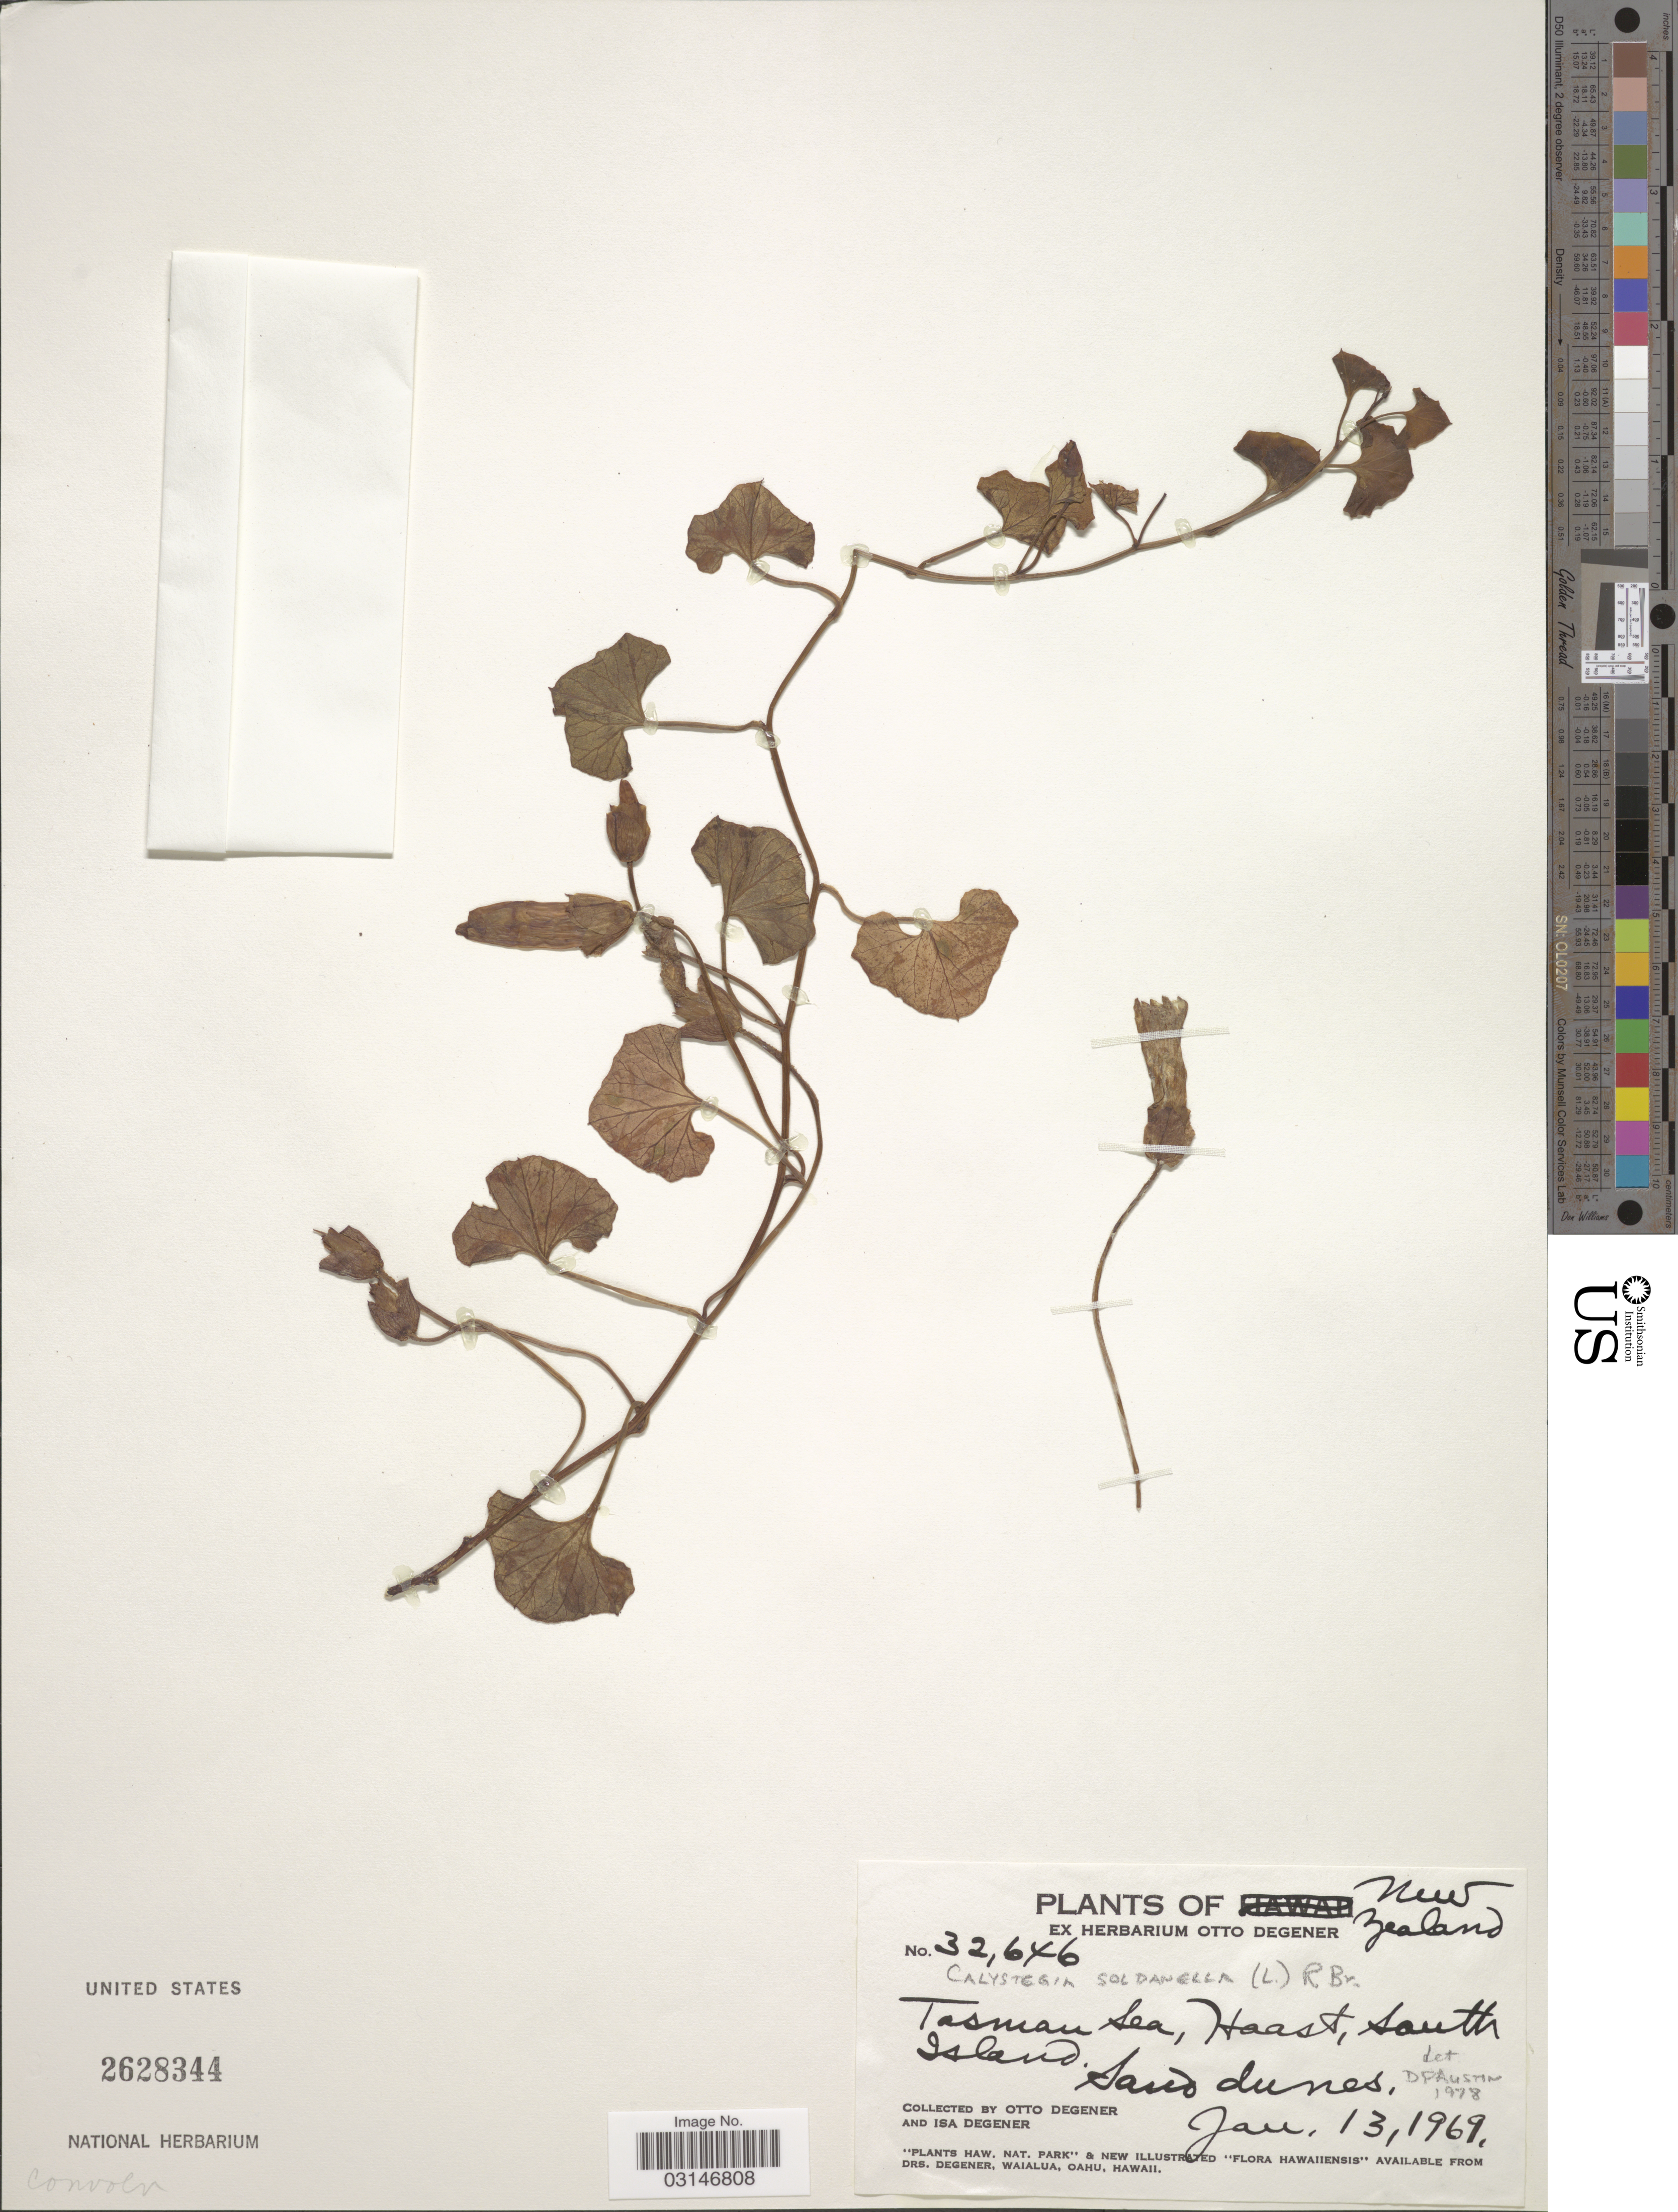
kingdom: Plantae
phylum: Tracheophyta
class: Magnoliopsida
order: Solanales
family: Convolvulaceae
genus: Calystegia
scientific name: Calystegia soldanella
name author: (L.) R. Br.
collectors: O. Degener & I. Degener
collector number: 32646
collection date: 1969-01-13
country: New Zealand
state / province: Tasman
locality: Tasman sea, Hoast, South Island.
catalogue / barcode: US 2628344